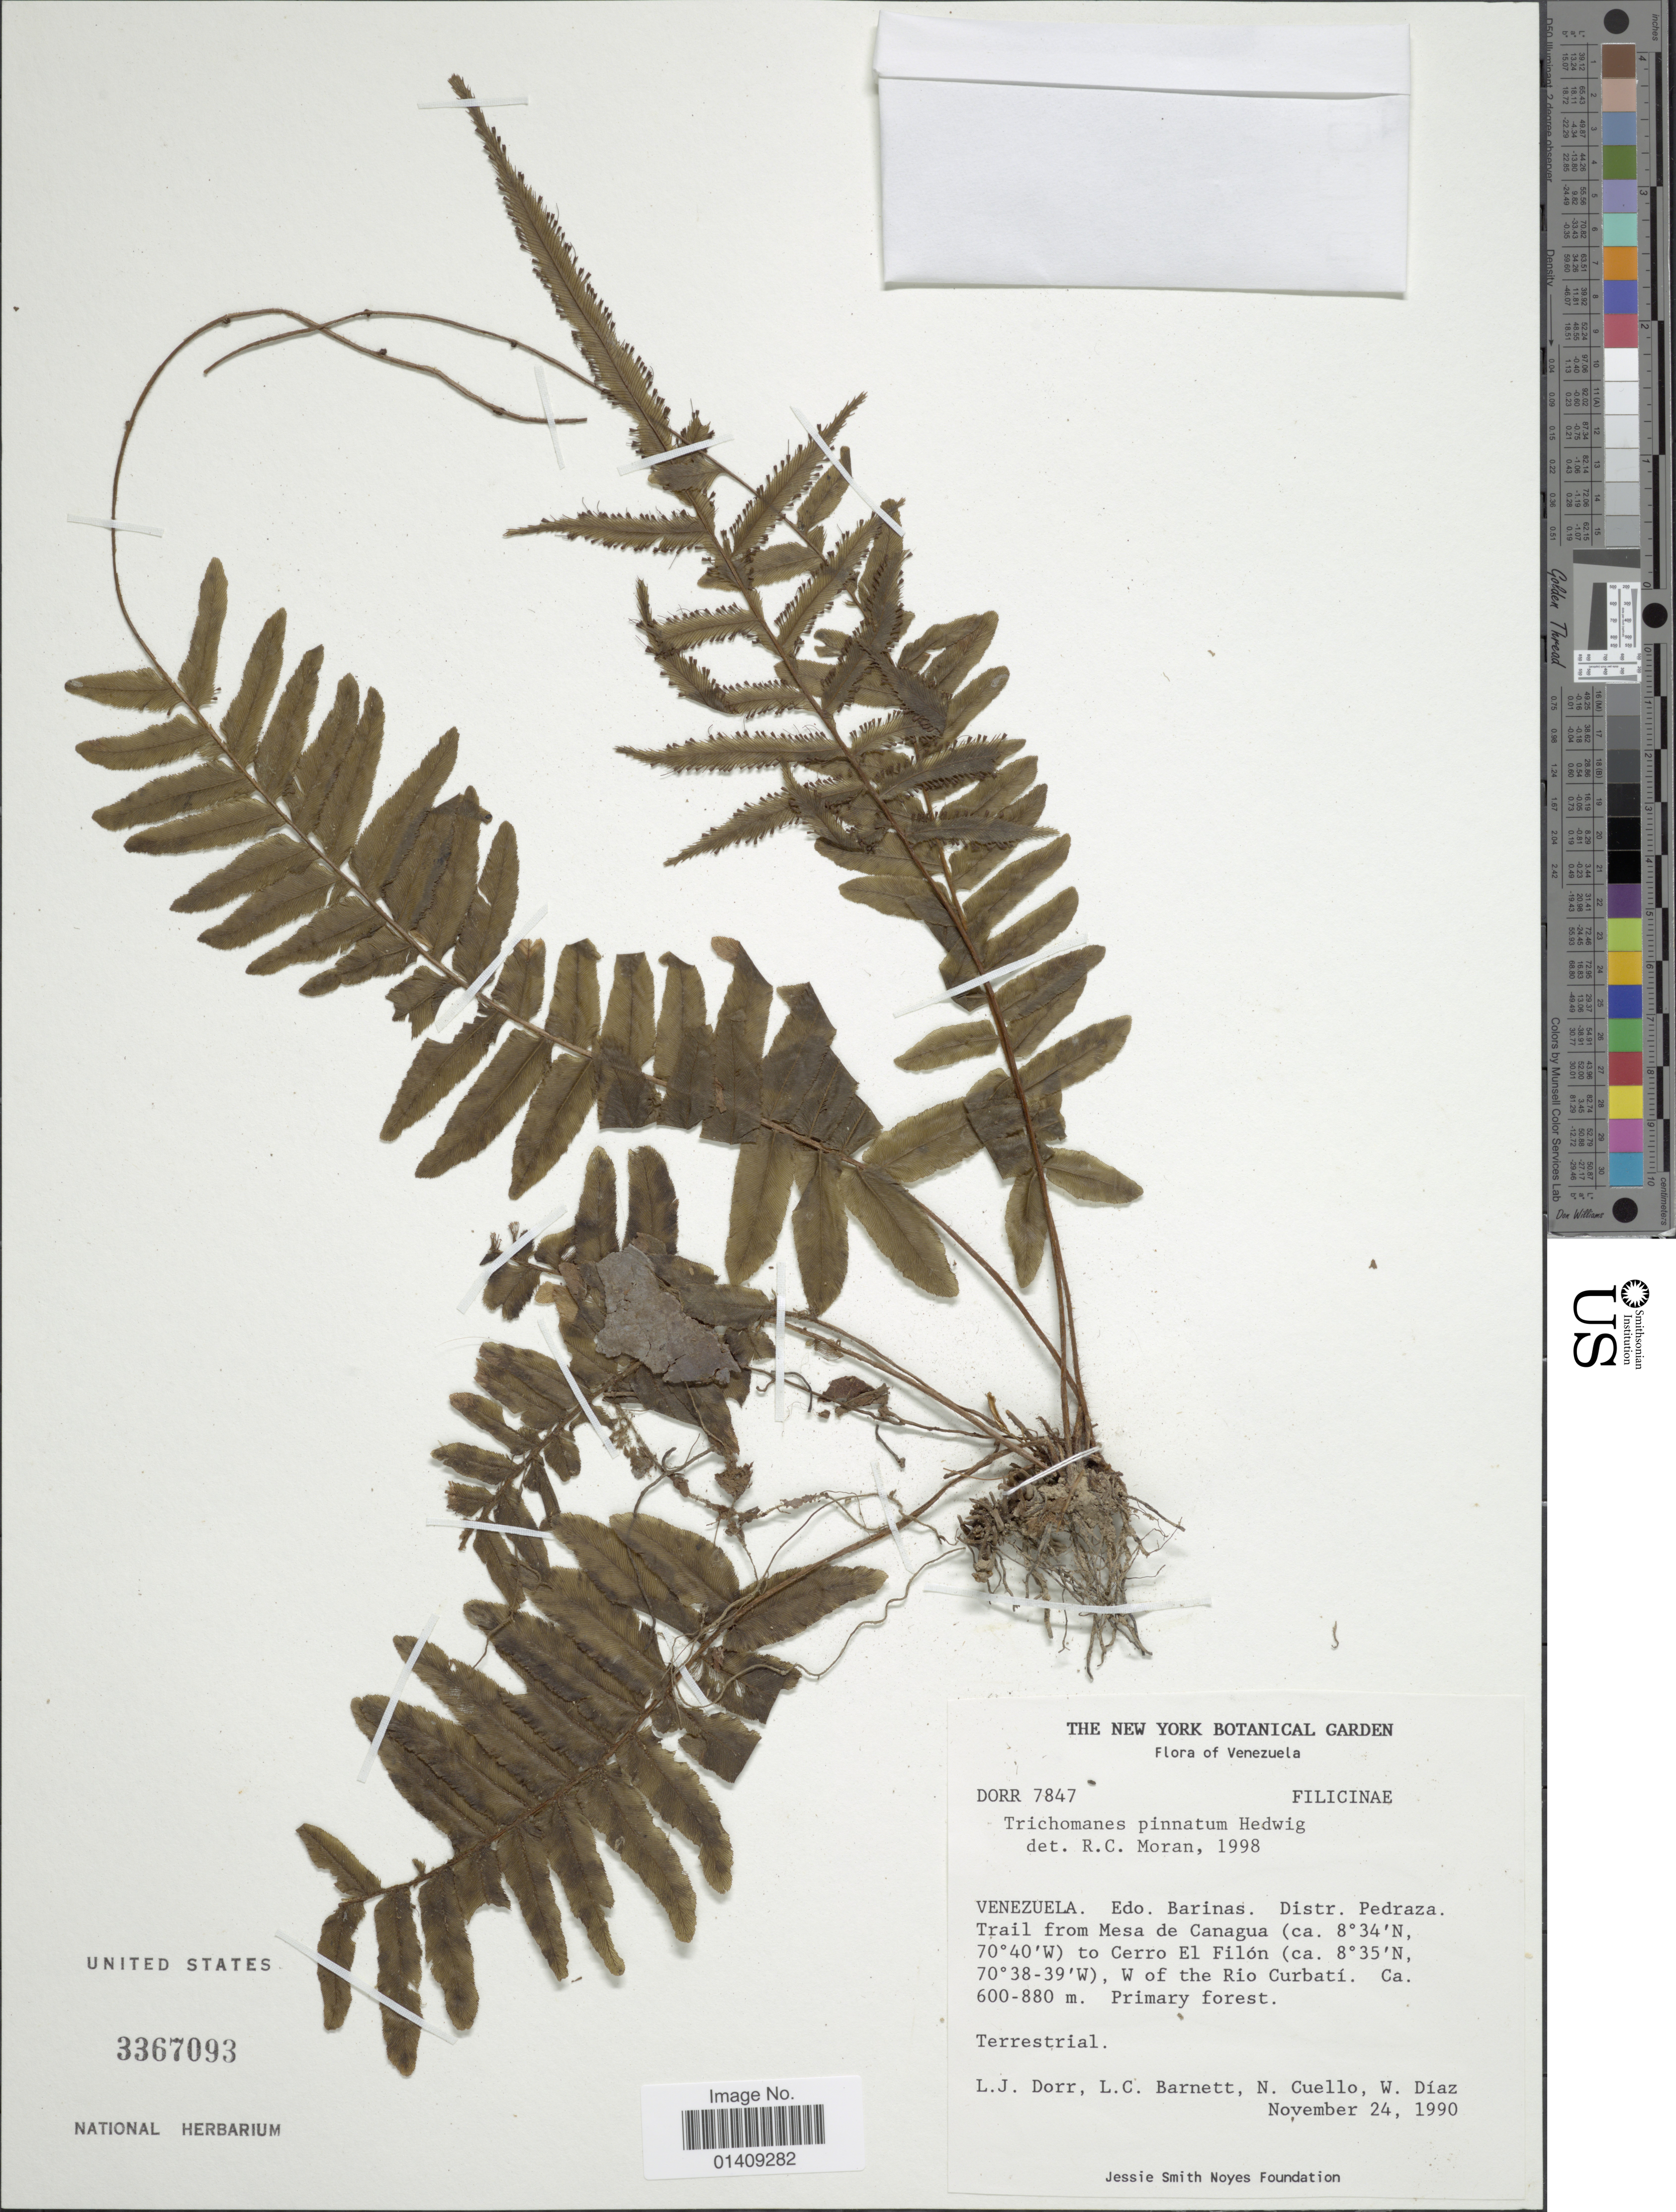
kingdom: Plantae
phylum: Tracheophyta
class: Polypodiopsida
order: Hymenophyllales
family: Hymenophyllaceae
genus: Trichomanes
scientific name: Trichomanes pinnatum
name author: Hedw.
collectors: L. J. Dorr, L. C. Barnett, N. L. Cuello & W. Díaz P.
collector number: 7847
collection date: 1990-11-24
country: Venezuela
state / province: Barinas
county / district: Pedraza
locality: Trail from Mesa de Canagua to Cerro El Filón, W of the Rio Curbatí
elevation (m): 600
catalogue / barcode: US 3367093